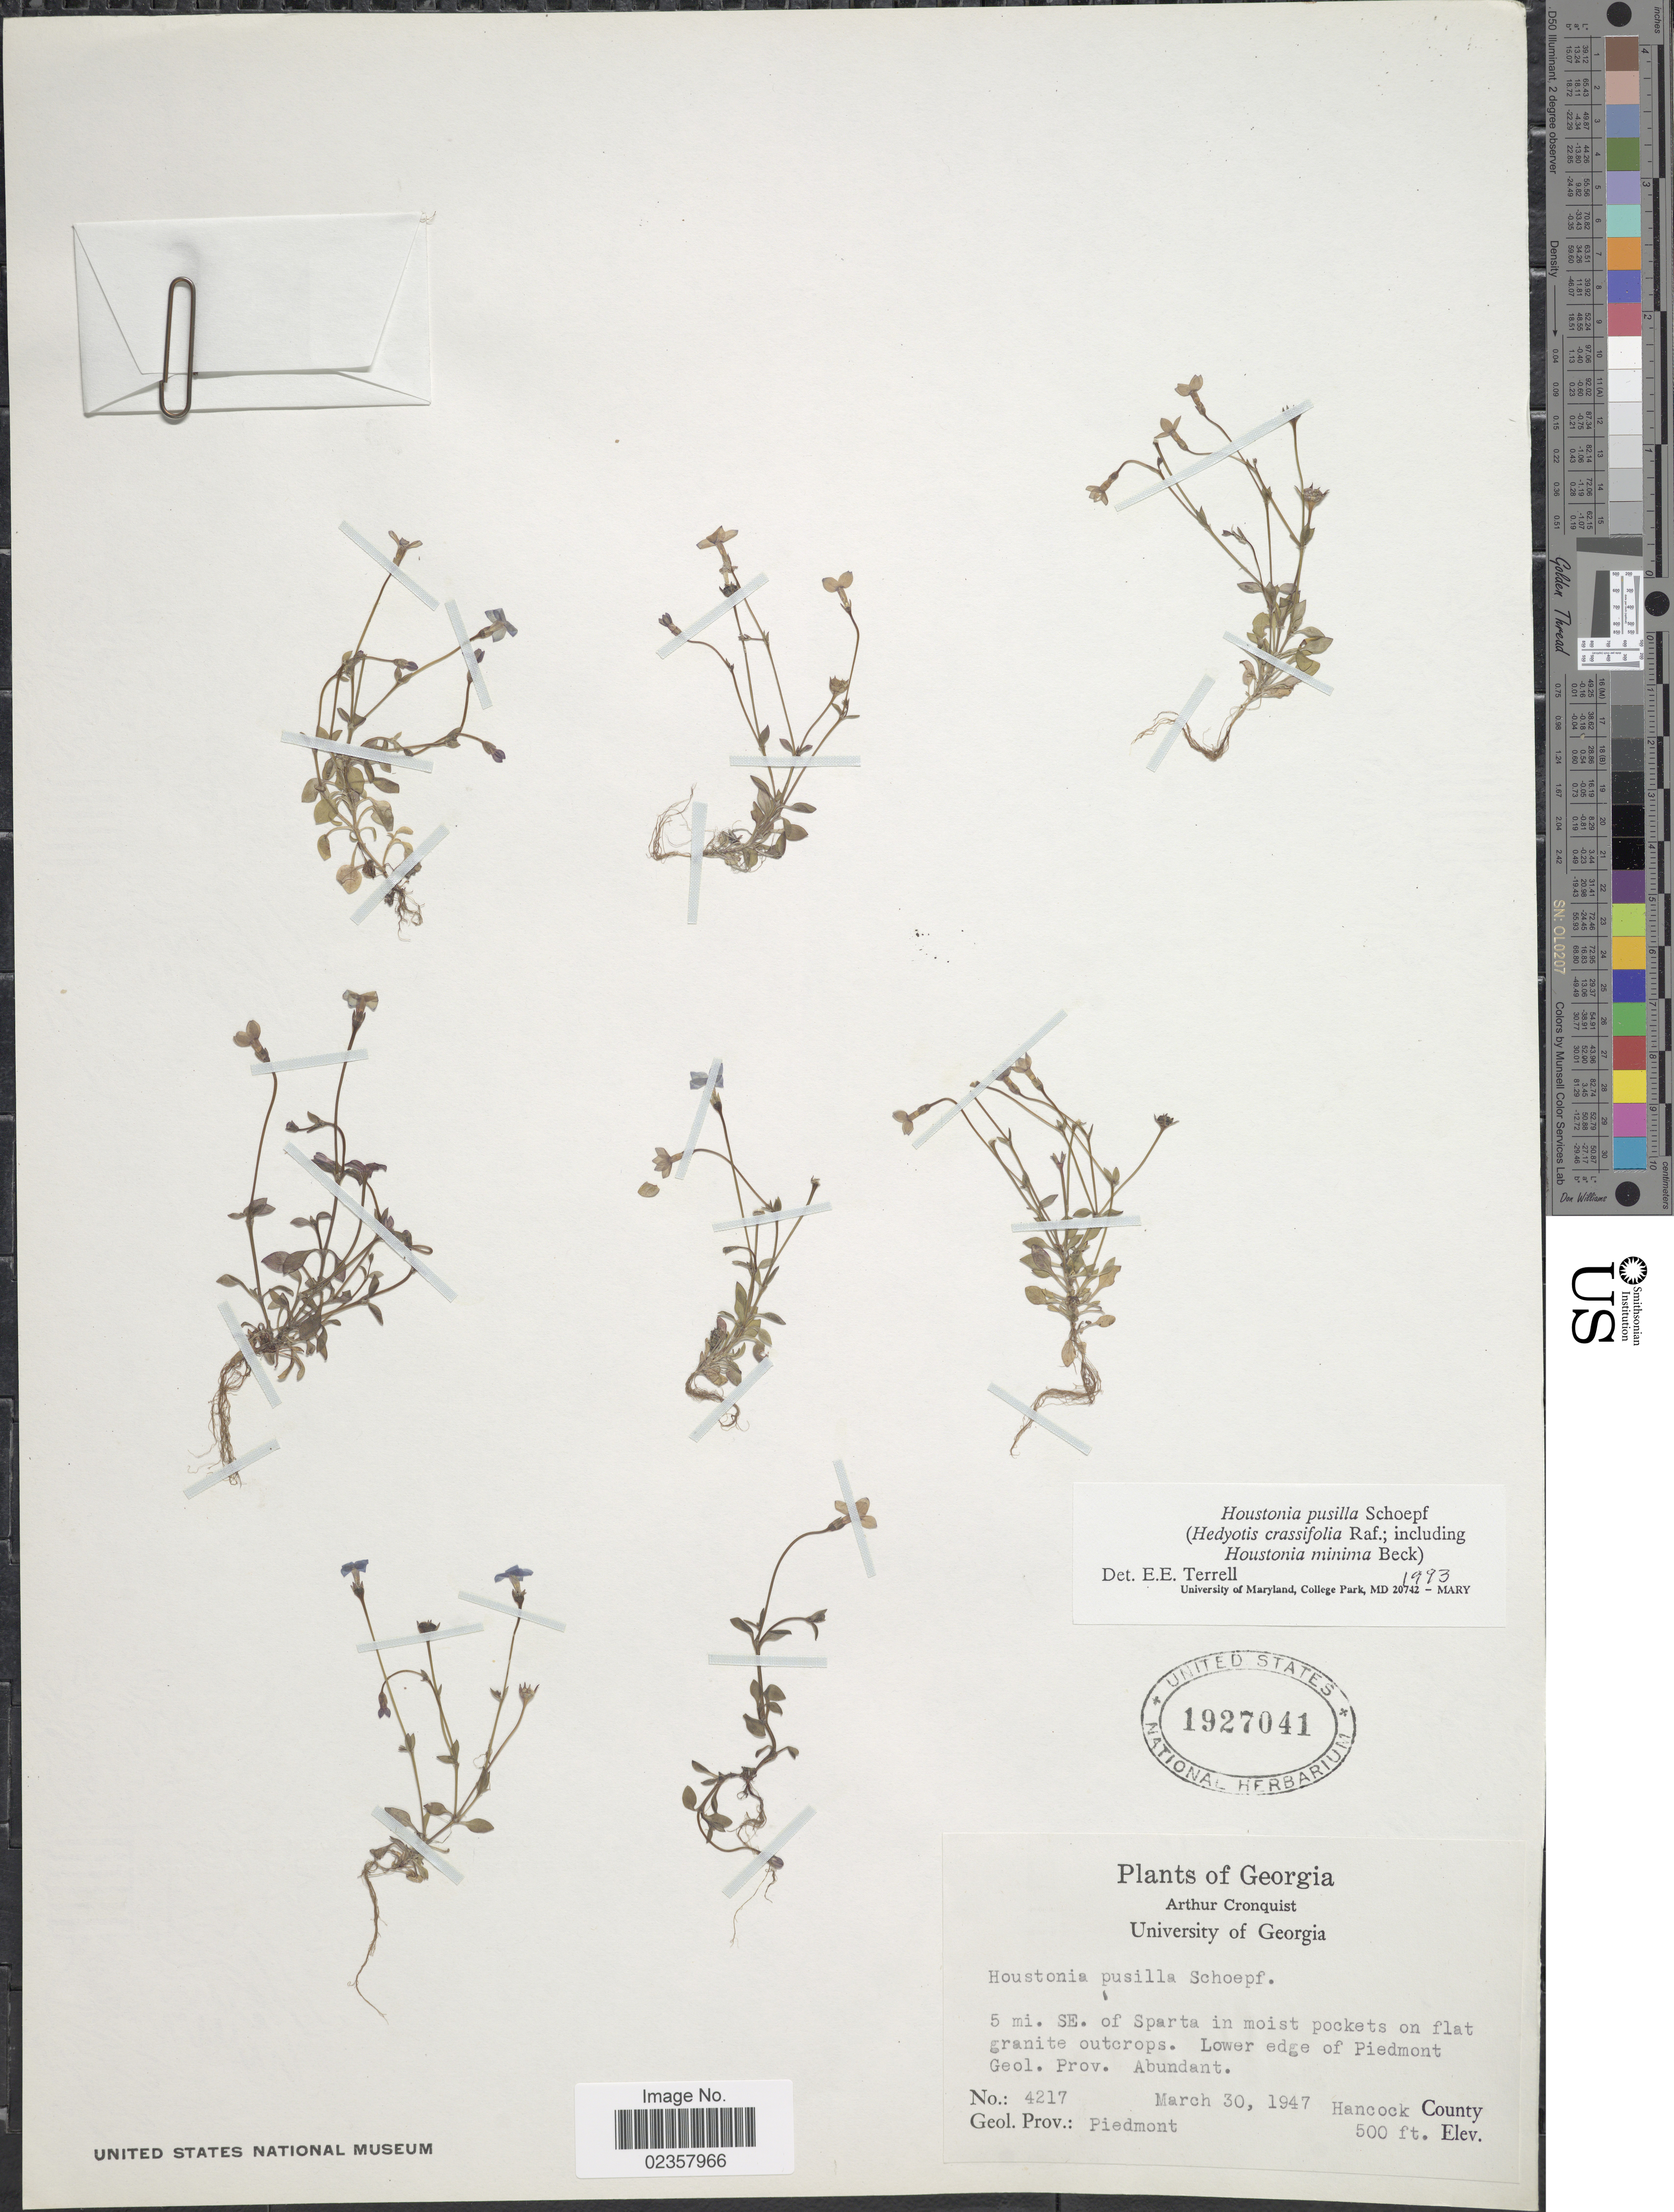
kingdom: Plantae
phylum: Tracheophyta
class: Magnoliopsida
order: Gentianales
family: Rubiaceae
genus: Houstonia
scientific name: Houstonia pusilla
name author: Schoepf.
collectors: A. J. Cronquist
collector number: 4217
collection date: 1947-03-30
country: United States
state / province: Georgia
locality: Georgia, 5 mi. SE. of Sparta in moist pockets on flat granite outcrops. Lower edge of Piedmont Geol. Prov. Hancock County. Geol. Prov. Piedmont.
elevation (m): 152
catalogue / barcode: US 1927041